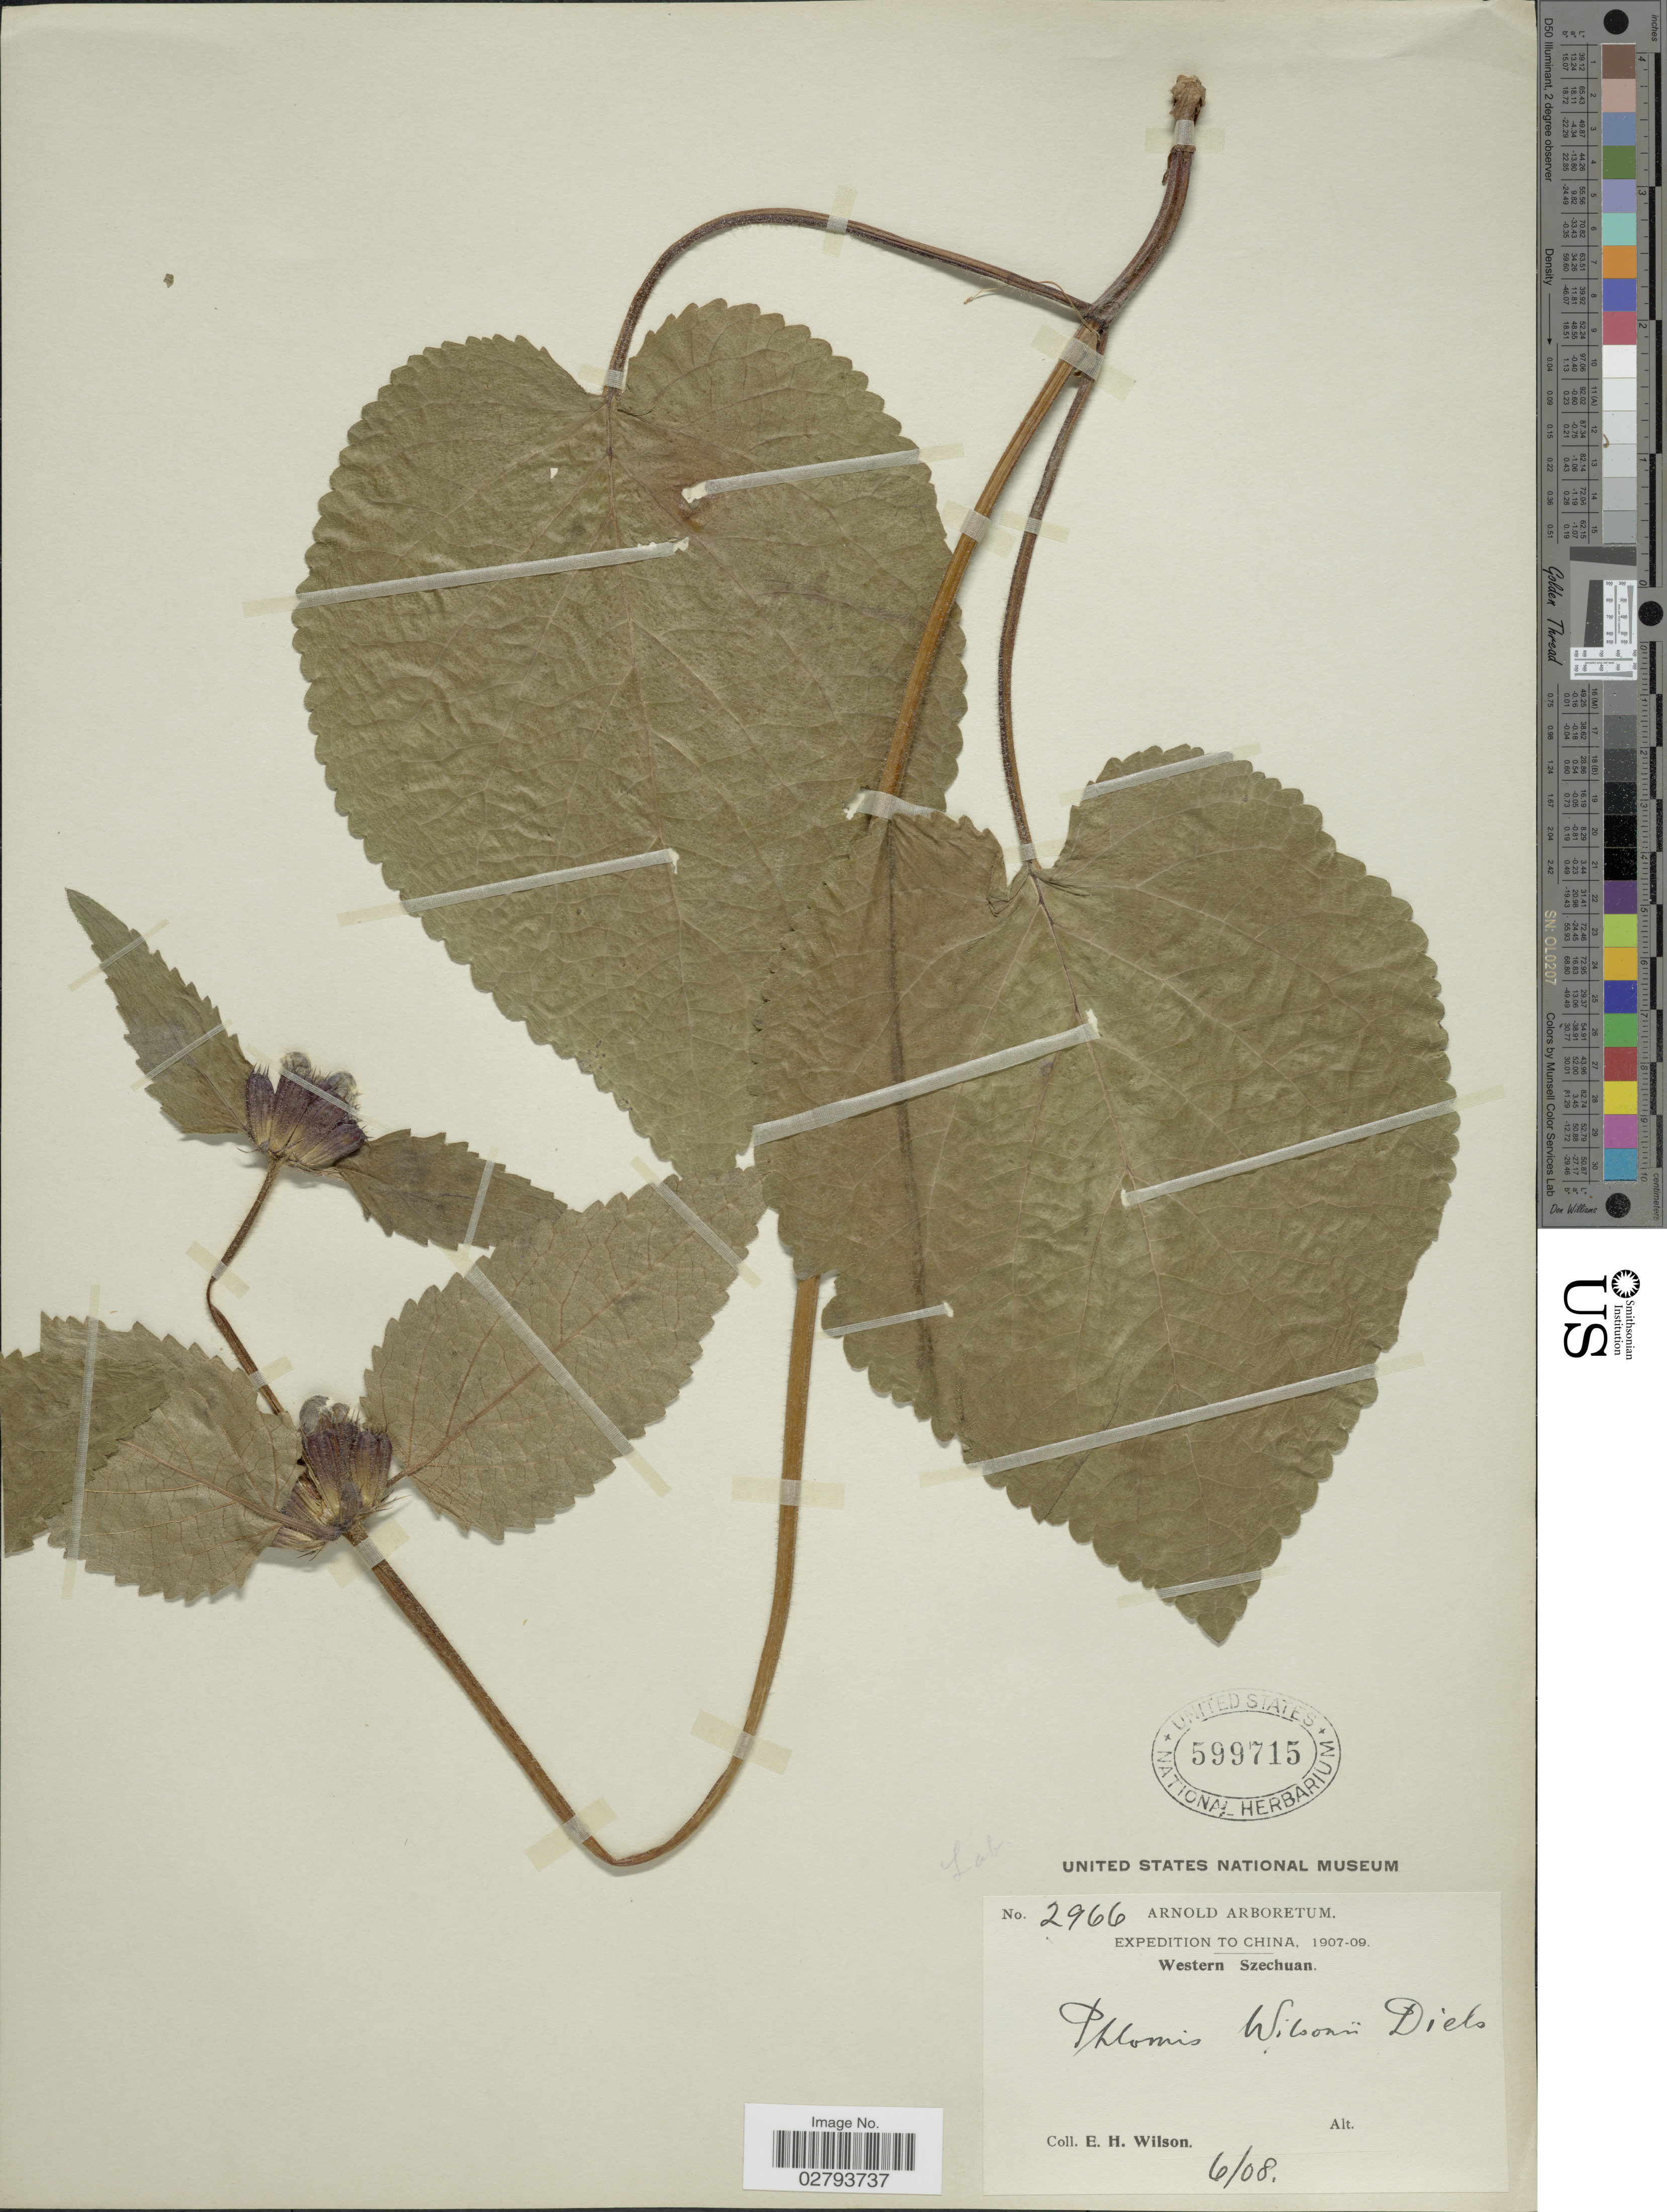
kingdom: Plantae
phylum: Tracheophyta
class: Magnoliopsida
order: Lamiales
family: Lamiaceae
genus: Phlomis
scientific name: Phlomis wilsonii Diels sp. nov. ined.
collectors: E. Wilson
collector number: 2966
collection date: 1908-06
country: China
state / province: Sichuan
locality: Western Szechuan.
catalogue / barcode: US 599715